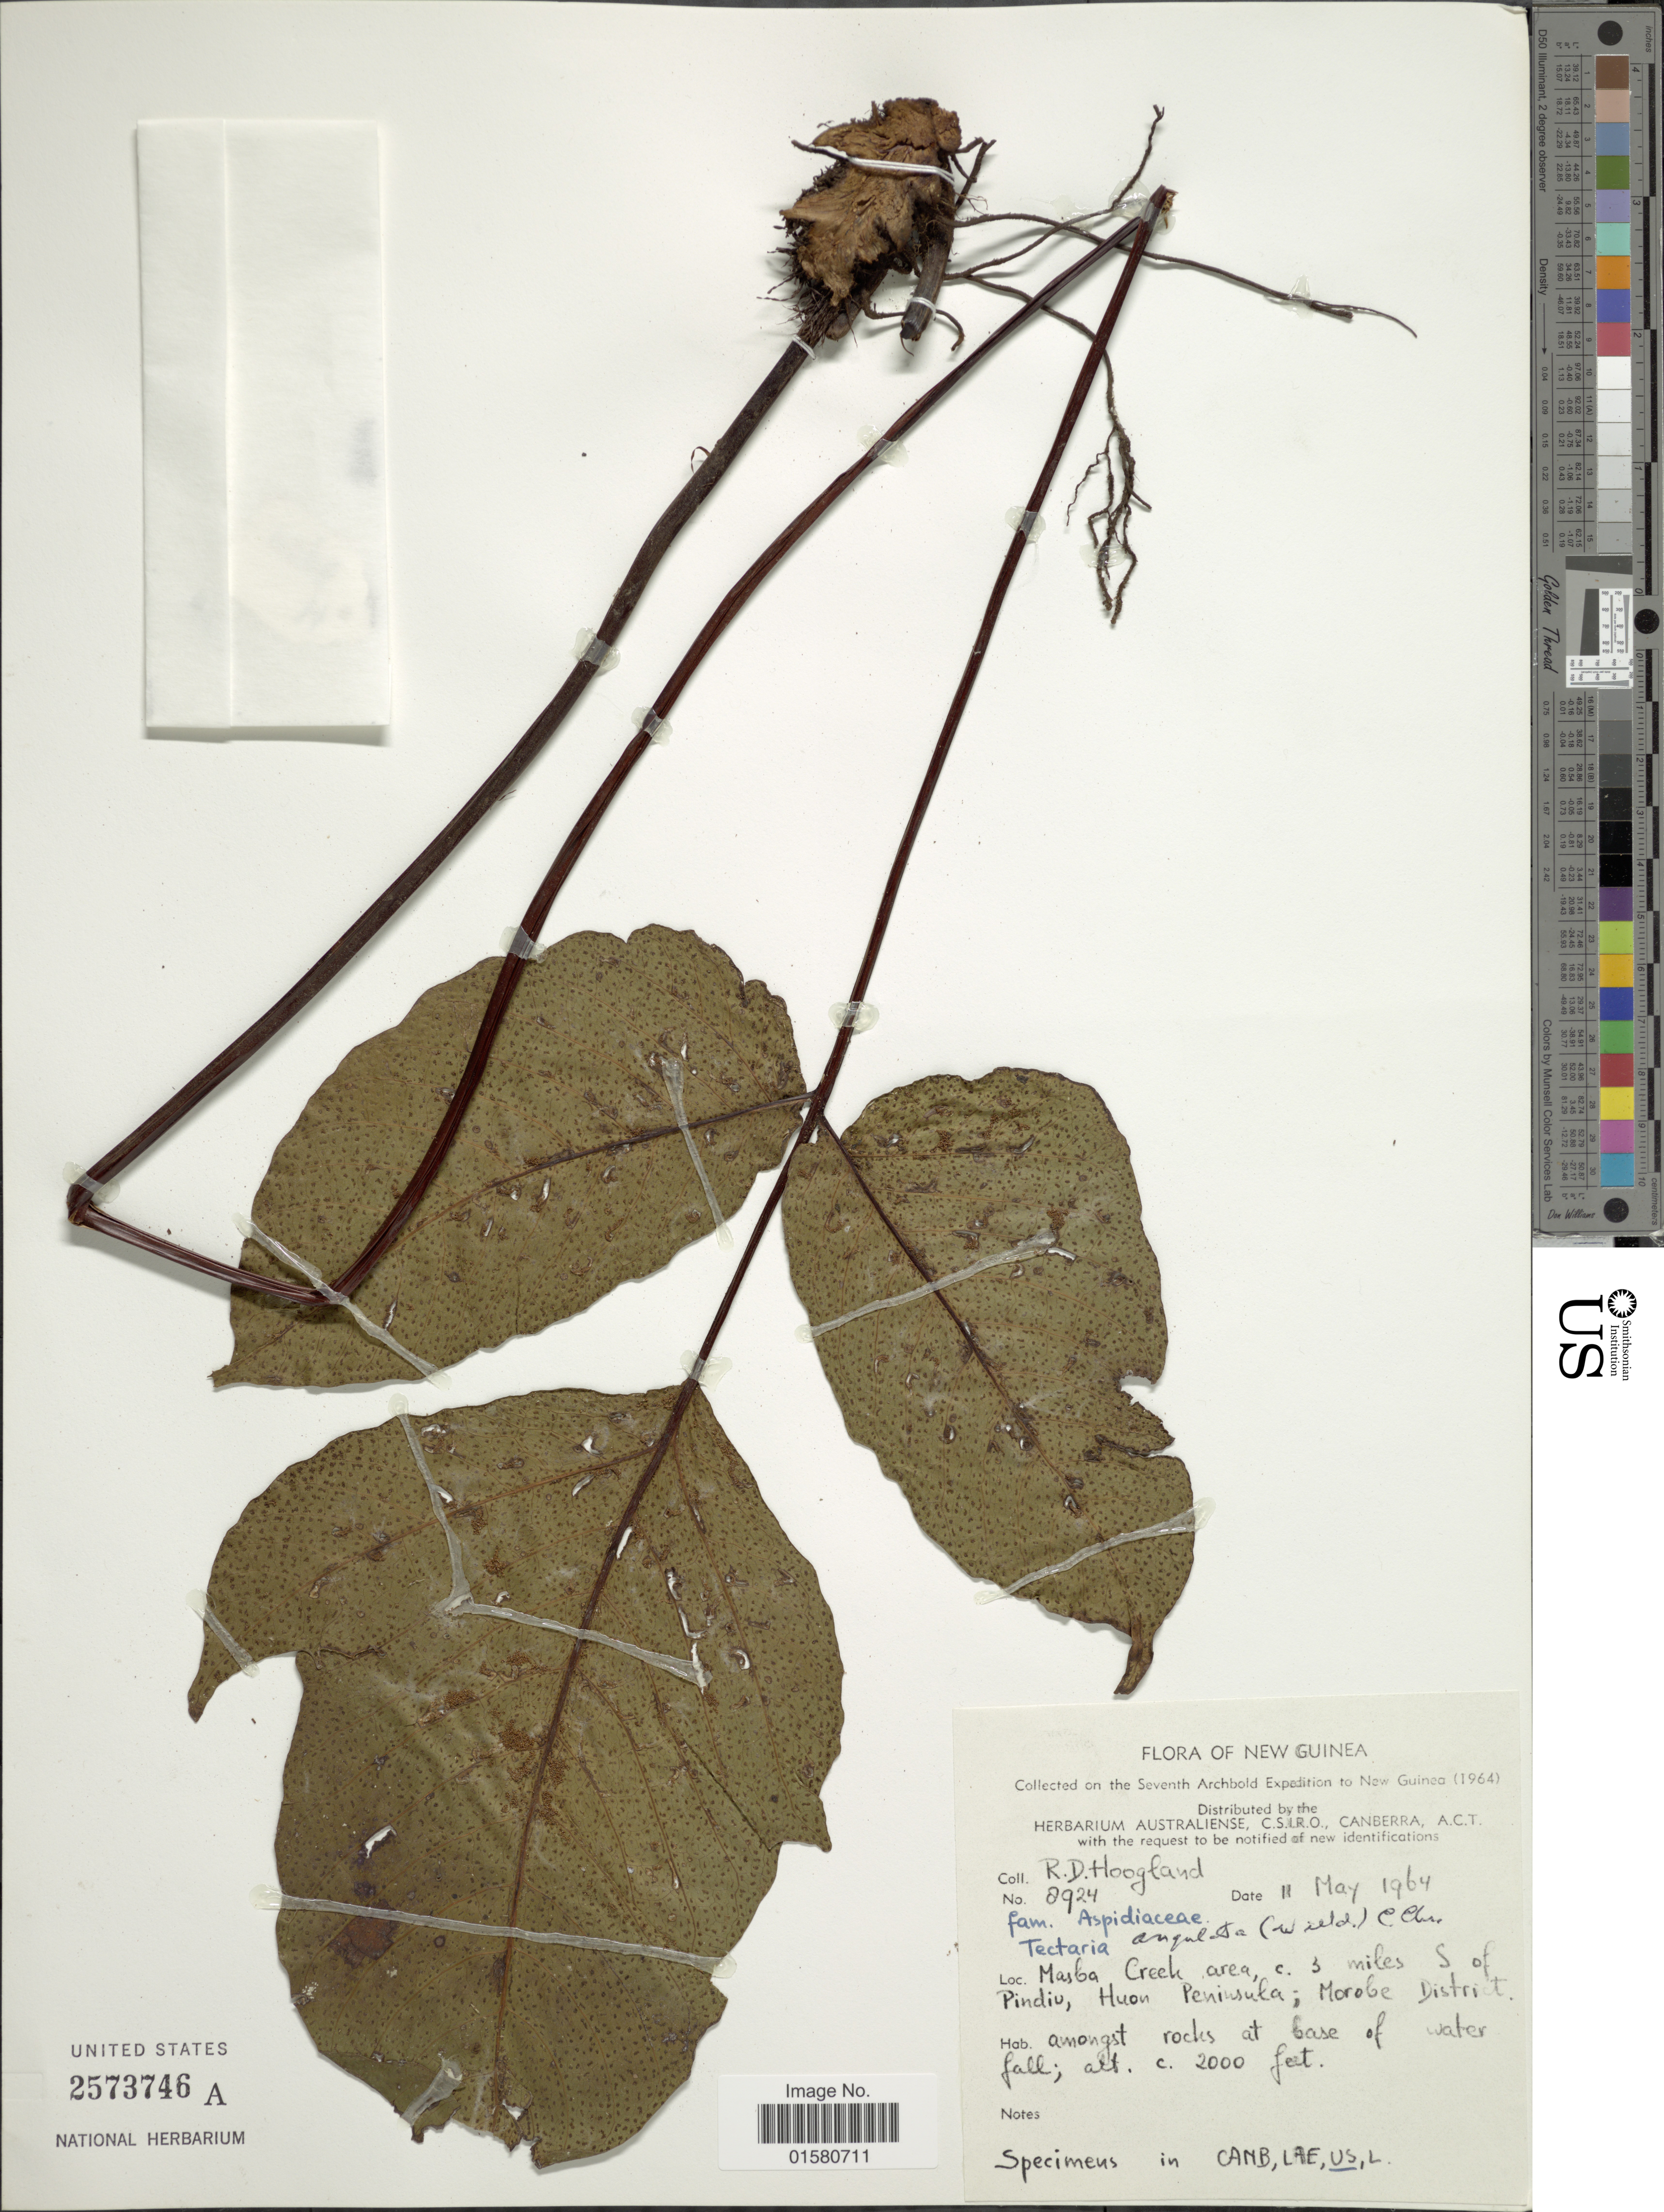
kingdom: Plantae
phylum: Tracheophyta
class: Polypodiopsida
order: Polypodiales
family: Tectariaceae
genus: Tectaria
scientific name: Tectaria angulata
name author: (Willd.) Copel.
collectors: R. D. Hoogland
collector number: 8924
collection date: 1964-05-11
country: Papua New Guinea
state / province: Morobe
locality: Masba Creek area, 3 miles S of Pindiu, Huon Peninsula; Morobe District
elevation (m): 610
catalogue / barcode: US 2573746A